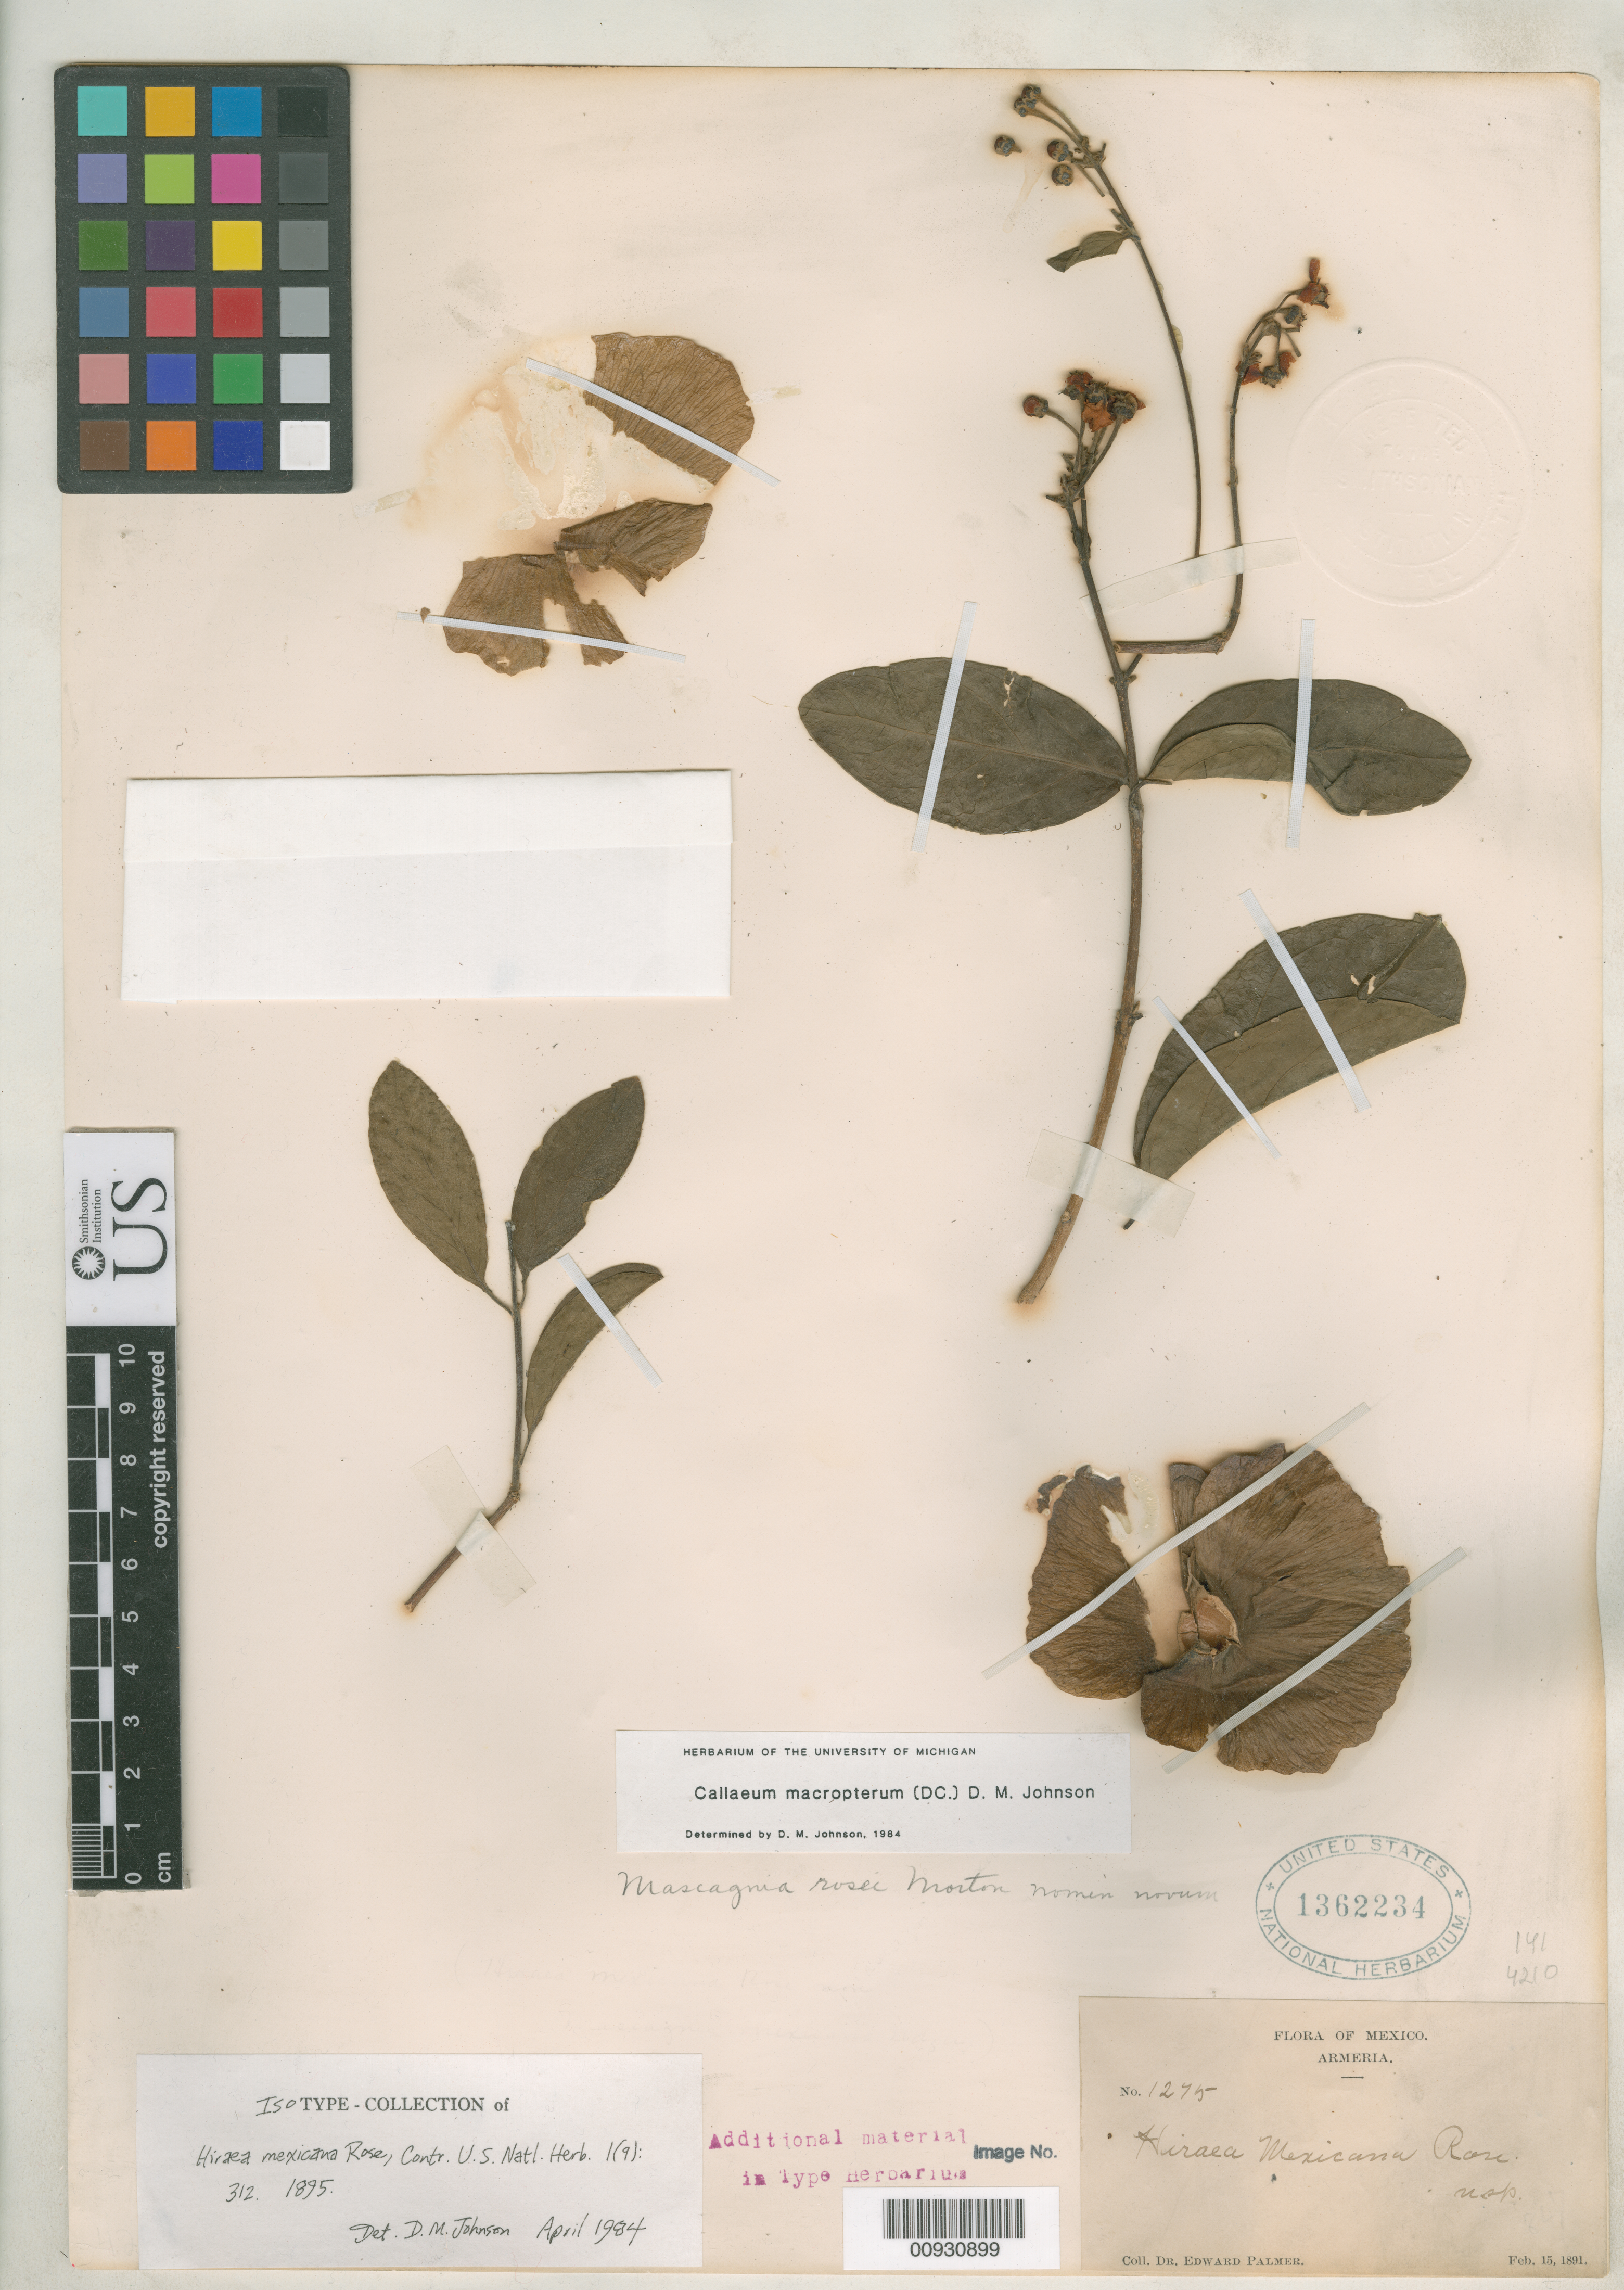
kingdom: Plantae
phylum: Tracheophyta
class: Magnoliopsida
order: Malpighiales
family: Malpighiaceae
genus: Hiraea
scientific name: Hiraea mexicana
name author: Rose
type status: Isotype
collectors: E. Palmer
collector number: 1275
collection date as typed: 15 Feb 1891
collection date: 1891-02-15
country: Mexico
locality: Armeria.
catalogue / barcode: US 1362234